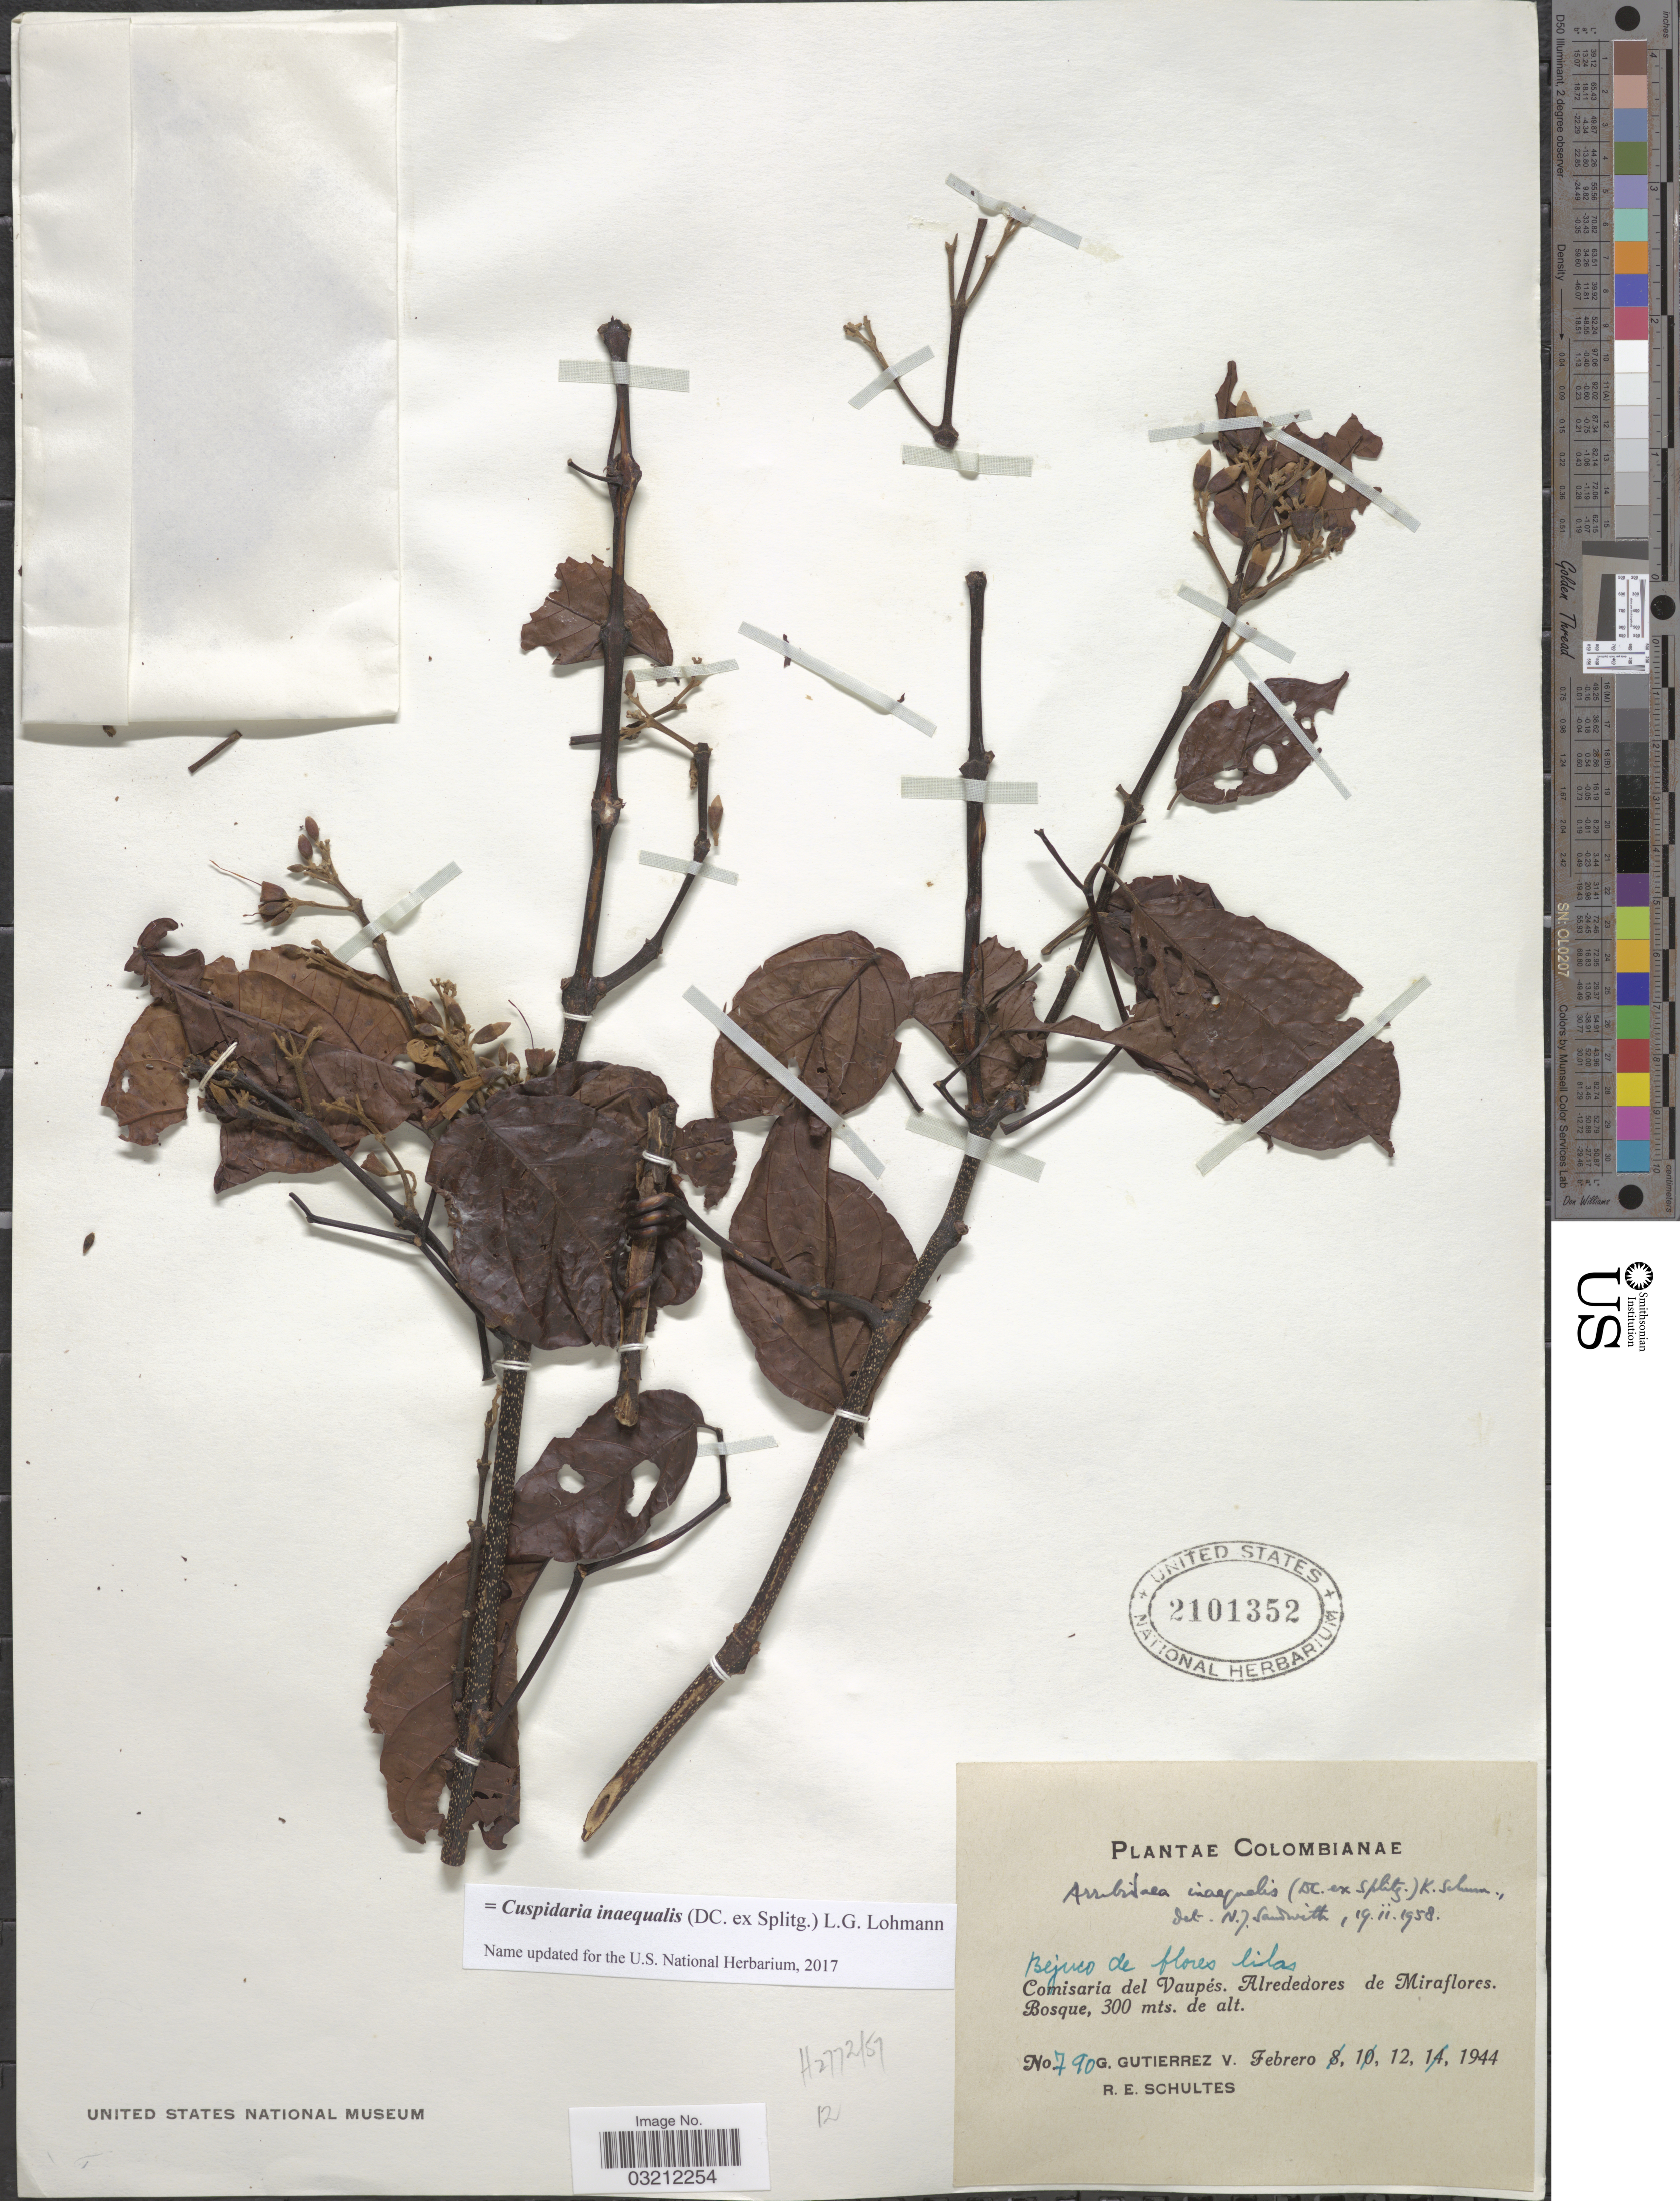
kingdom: Plantae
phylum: Tracheophyta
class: Magnoliopsida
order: Lamiales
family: Bignoniaceae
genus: Cuspidaria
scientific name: Cuspidaria inaequalis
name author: (Splitg.) L.G. Lohmann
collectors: G. Gutiérrez V. & R. E. Schultes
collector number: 790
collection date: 1944-02-12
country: Colombia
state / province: Vaupés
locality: Comisaria del Vaupés. Alrededores de Miraflores.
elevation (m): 300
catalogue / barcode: US 2101352